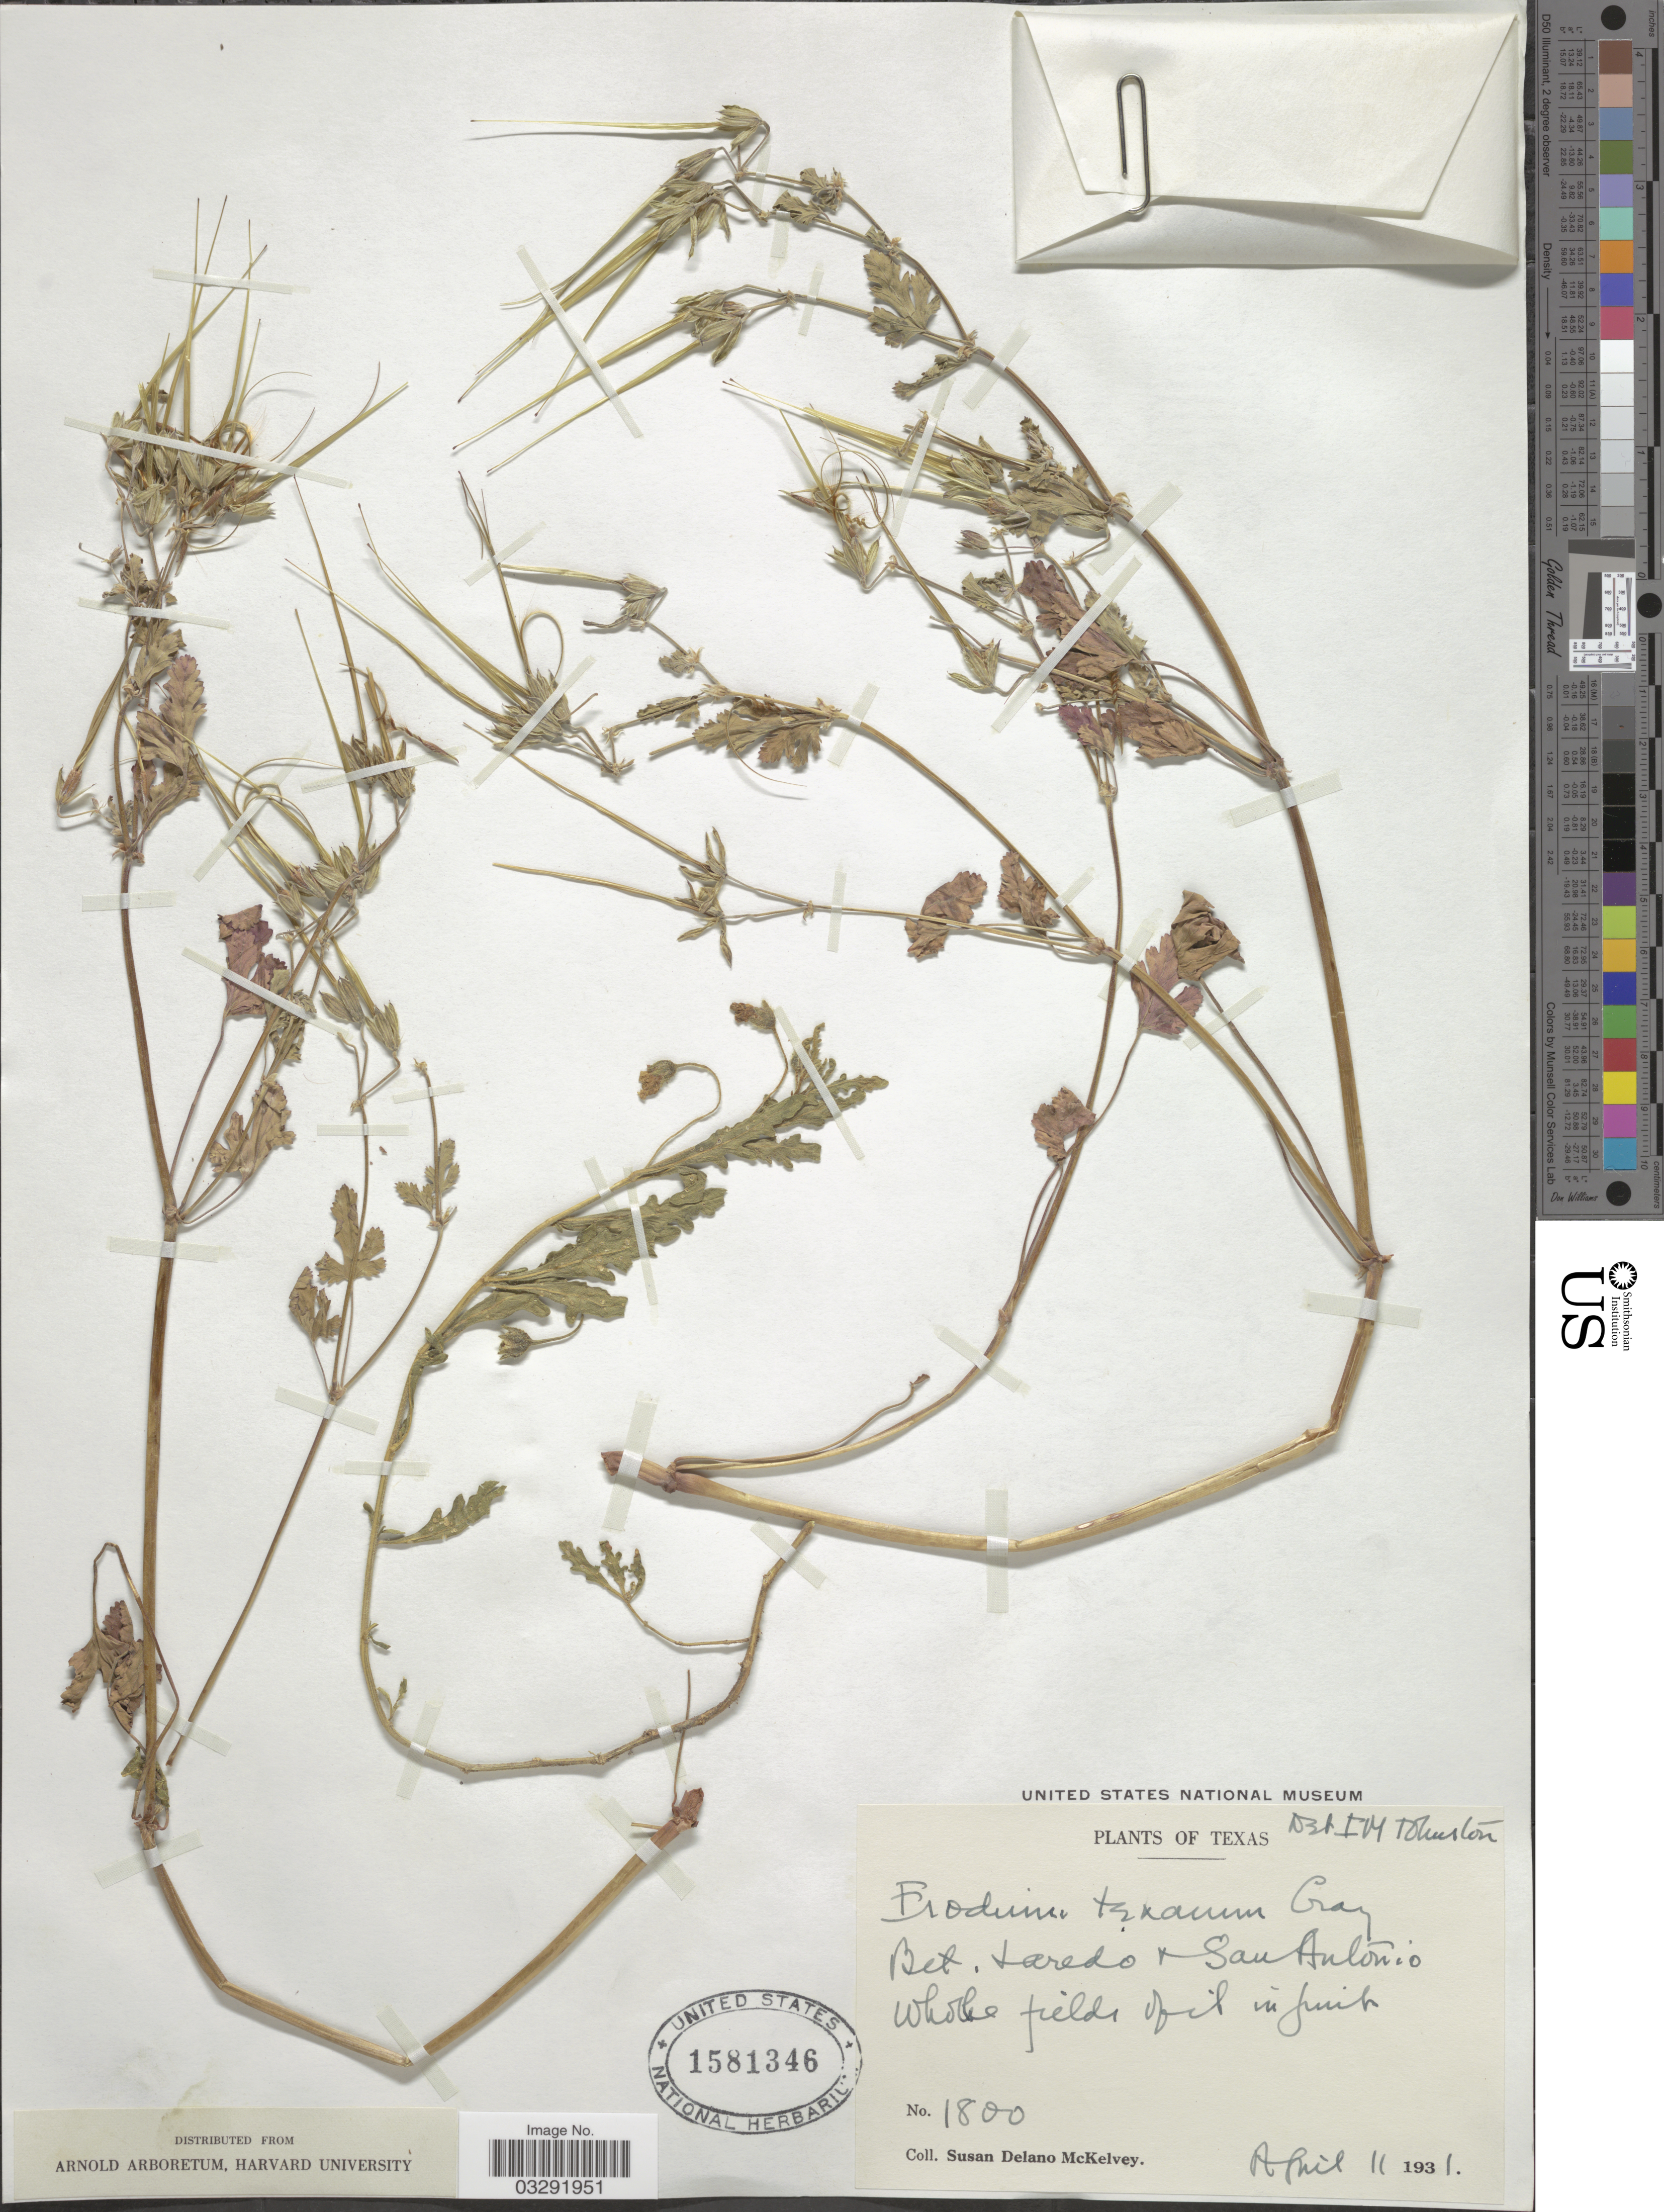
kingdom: Plantae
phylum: Tracheophyta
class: Magnoliopsida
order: Geraniales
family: Geraniaceae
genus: Erodium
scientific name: Erodium texanum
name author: A. Gray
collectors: S. A. McKelvey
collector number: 1800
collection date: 1931-04-11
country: United States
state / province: Texas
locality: Bet. Laredo & San Antonio.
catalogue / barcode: US 1581346